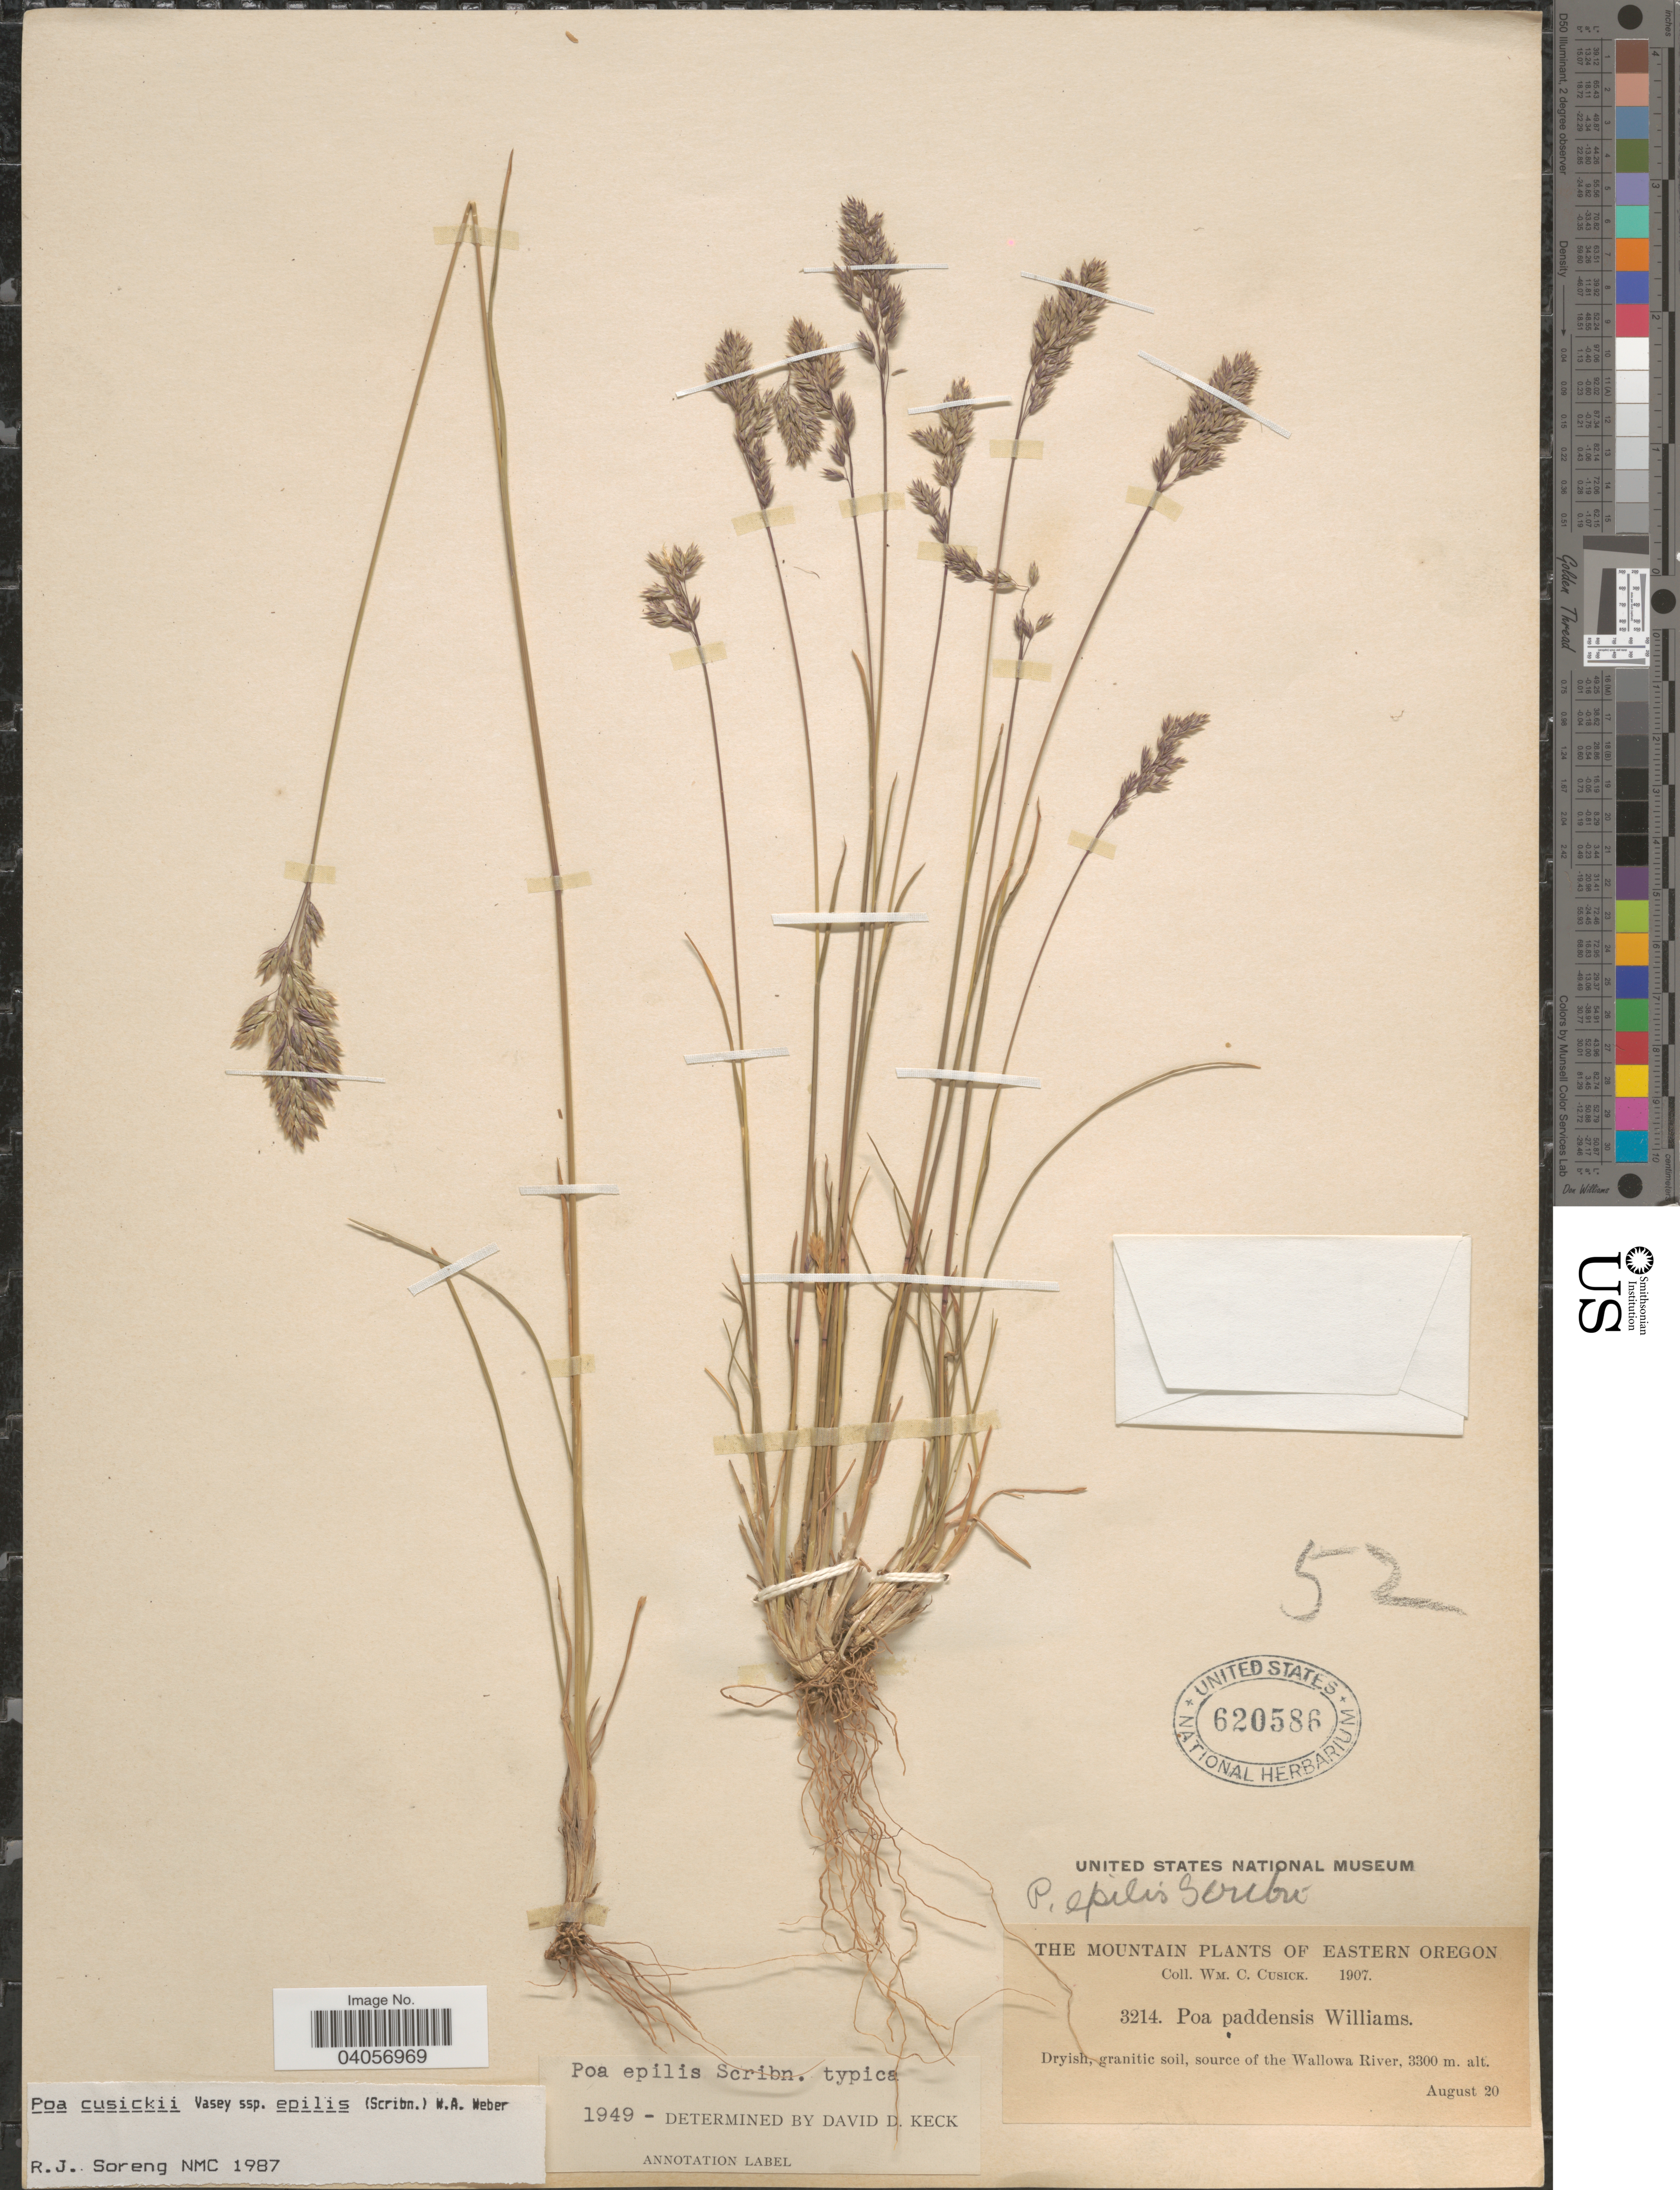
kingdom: Plantae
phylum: Tracheophyta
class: Liliopsida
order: Poales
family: Poaceae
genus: Poa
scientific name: Poa cusickii subsp. epilis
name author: (Scribn.) W.A. Weber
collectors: W. C. Cusick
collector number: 3214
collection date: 1907-08-20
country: United States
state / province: Oregon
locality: Eastern Oregon. Dryish, granitic soil, source of the Wallowa River.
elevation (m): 3300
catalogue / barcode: US 620586